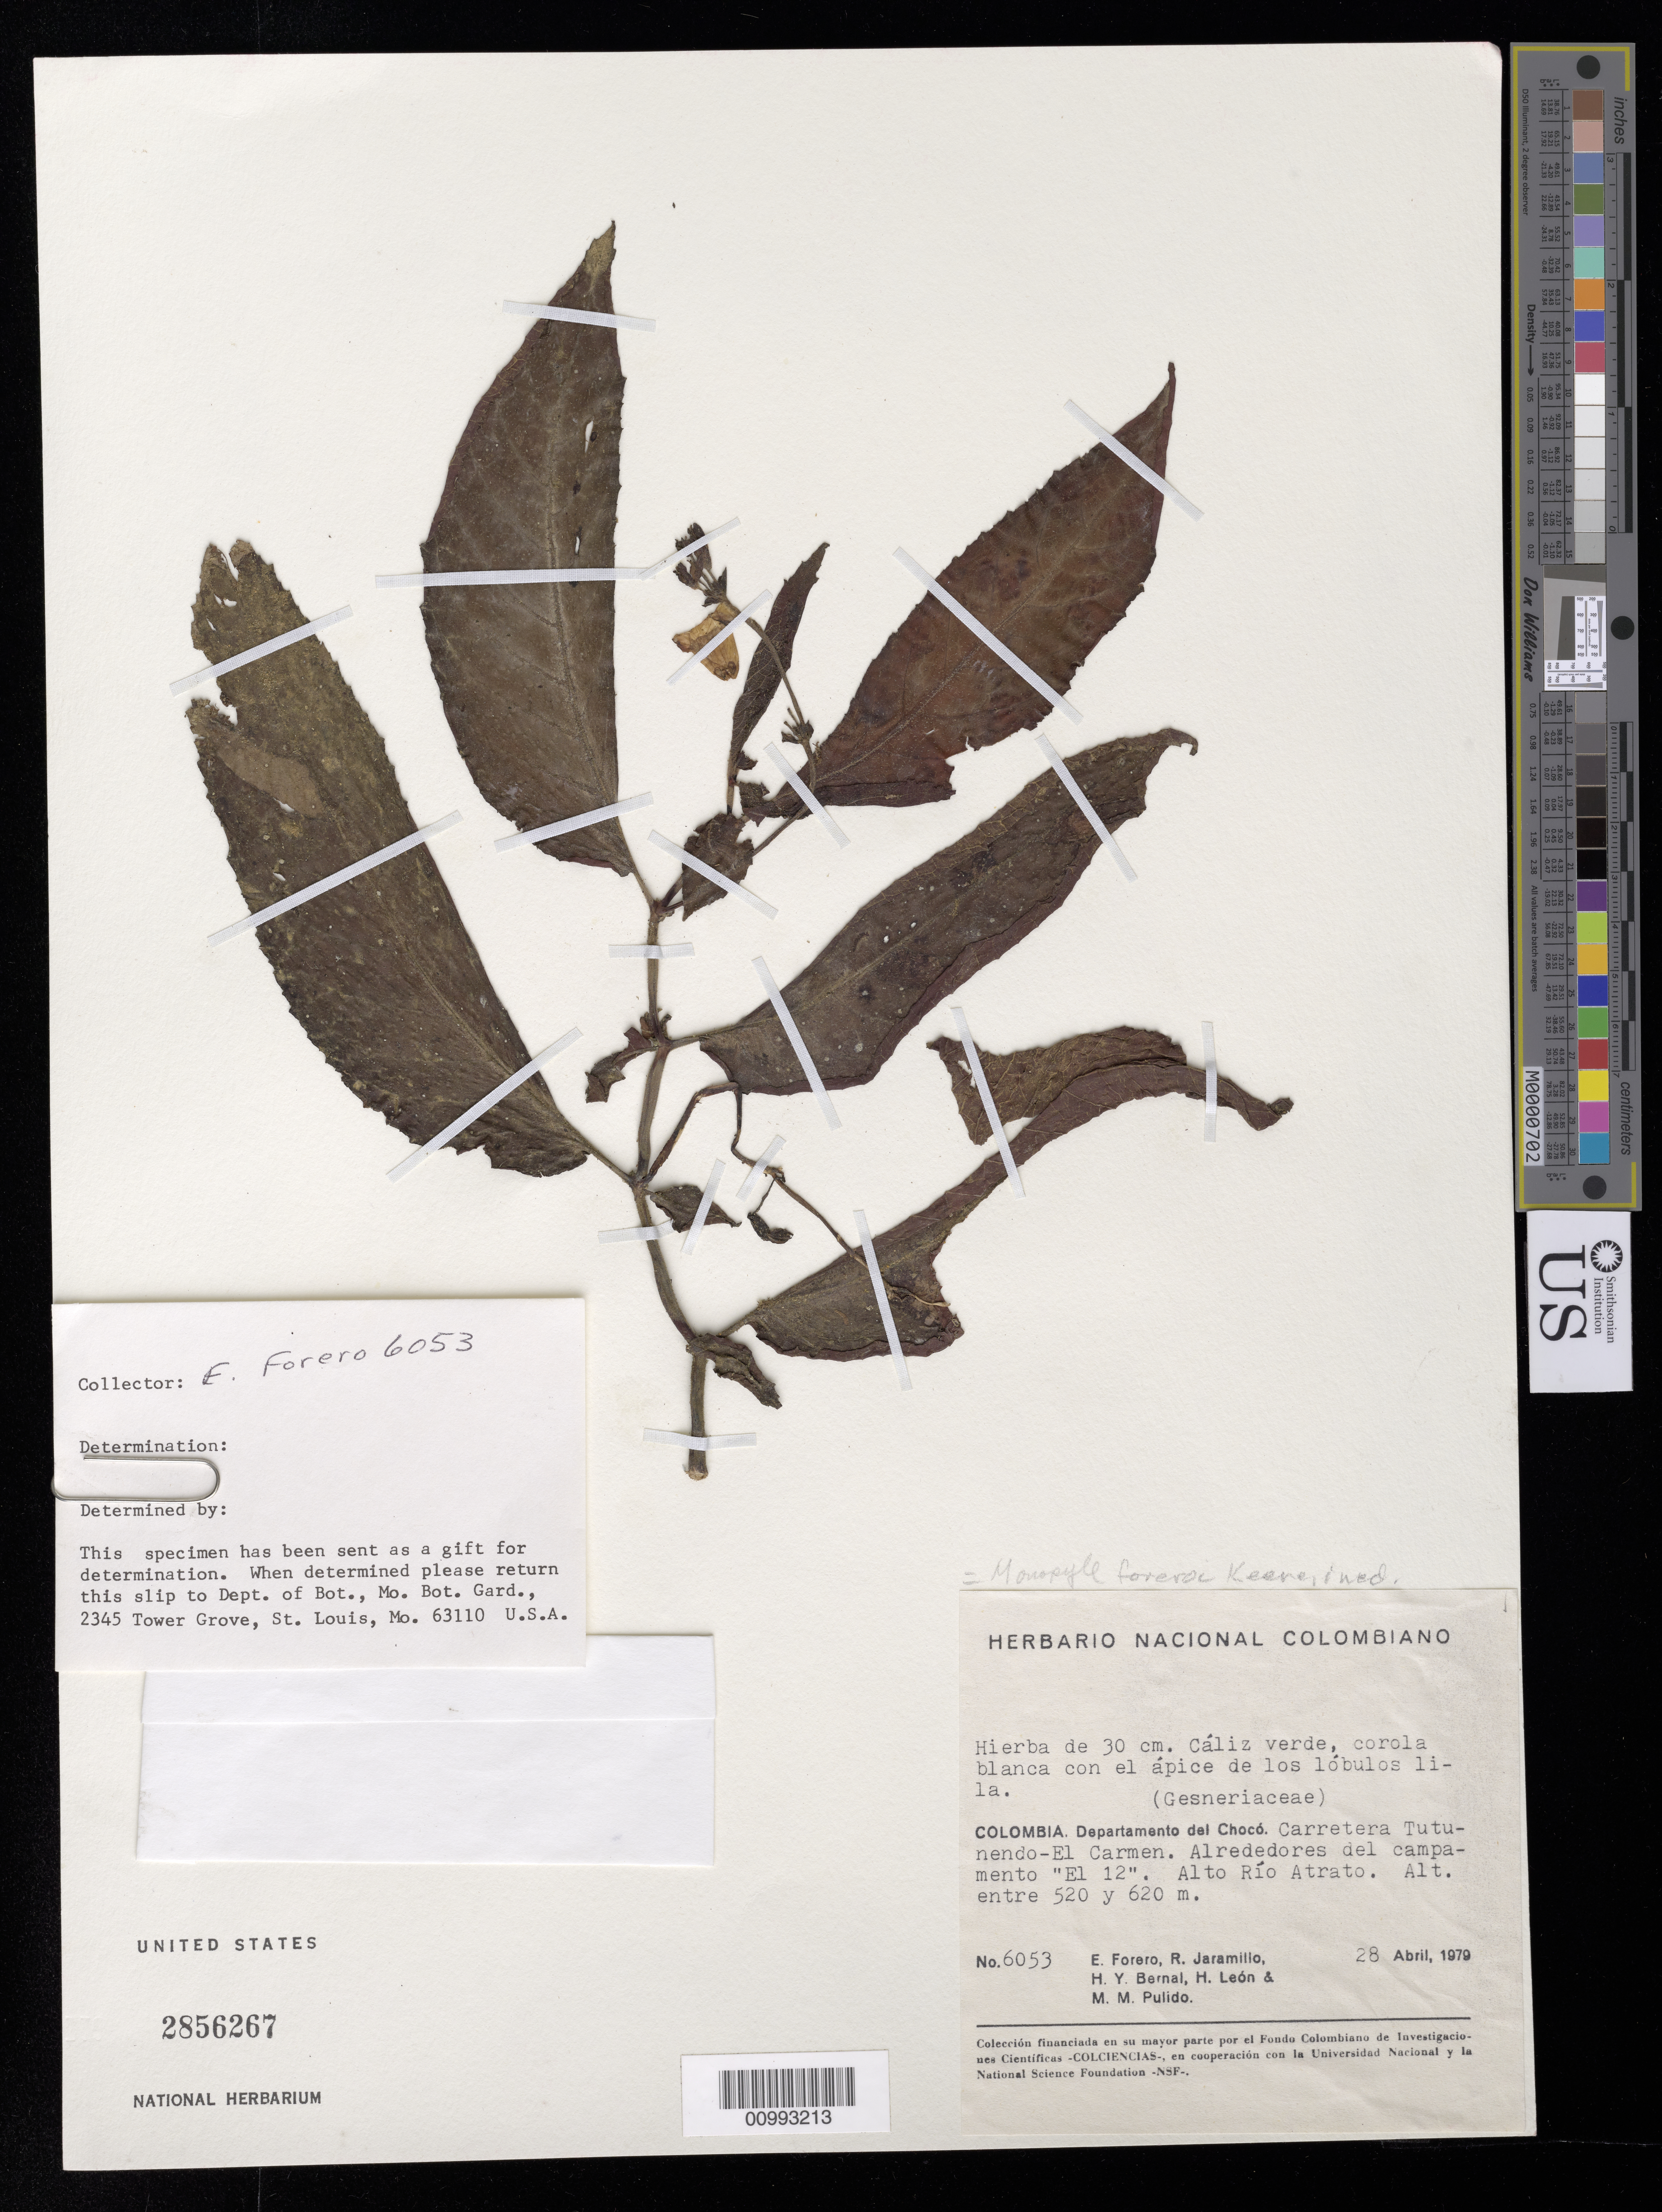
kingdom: Plantae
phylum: Tracheophyta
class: Magnoliopsida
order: Lamiales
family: Gesneriaceae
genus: Monopyle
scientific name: Monopyle sp.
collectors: E. Forero, R. Jaramillo M., H. Y. Bernal, H. Leon & M. Pulido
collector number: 6053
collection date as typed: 28 Apr 1979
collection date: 1979-04-28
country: Colombia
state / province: Chocó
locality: Departmento del Chocó, Carretera Tutunendo-El Carmen alrededores del campamento "El 12", alto Río Atrato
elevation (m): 520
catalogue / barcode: US 2856267